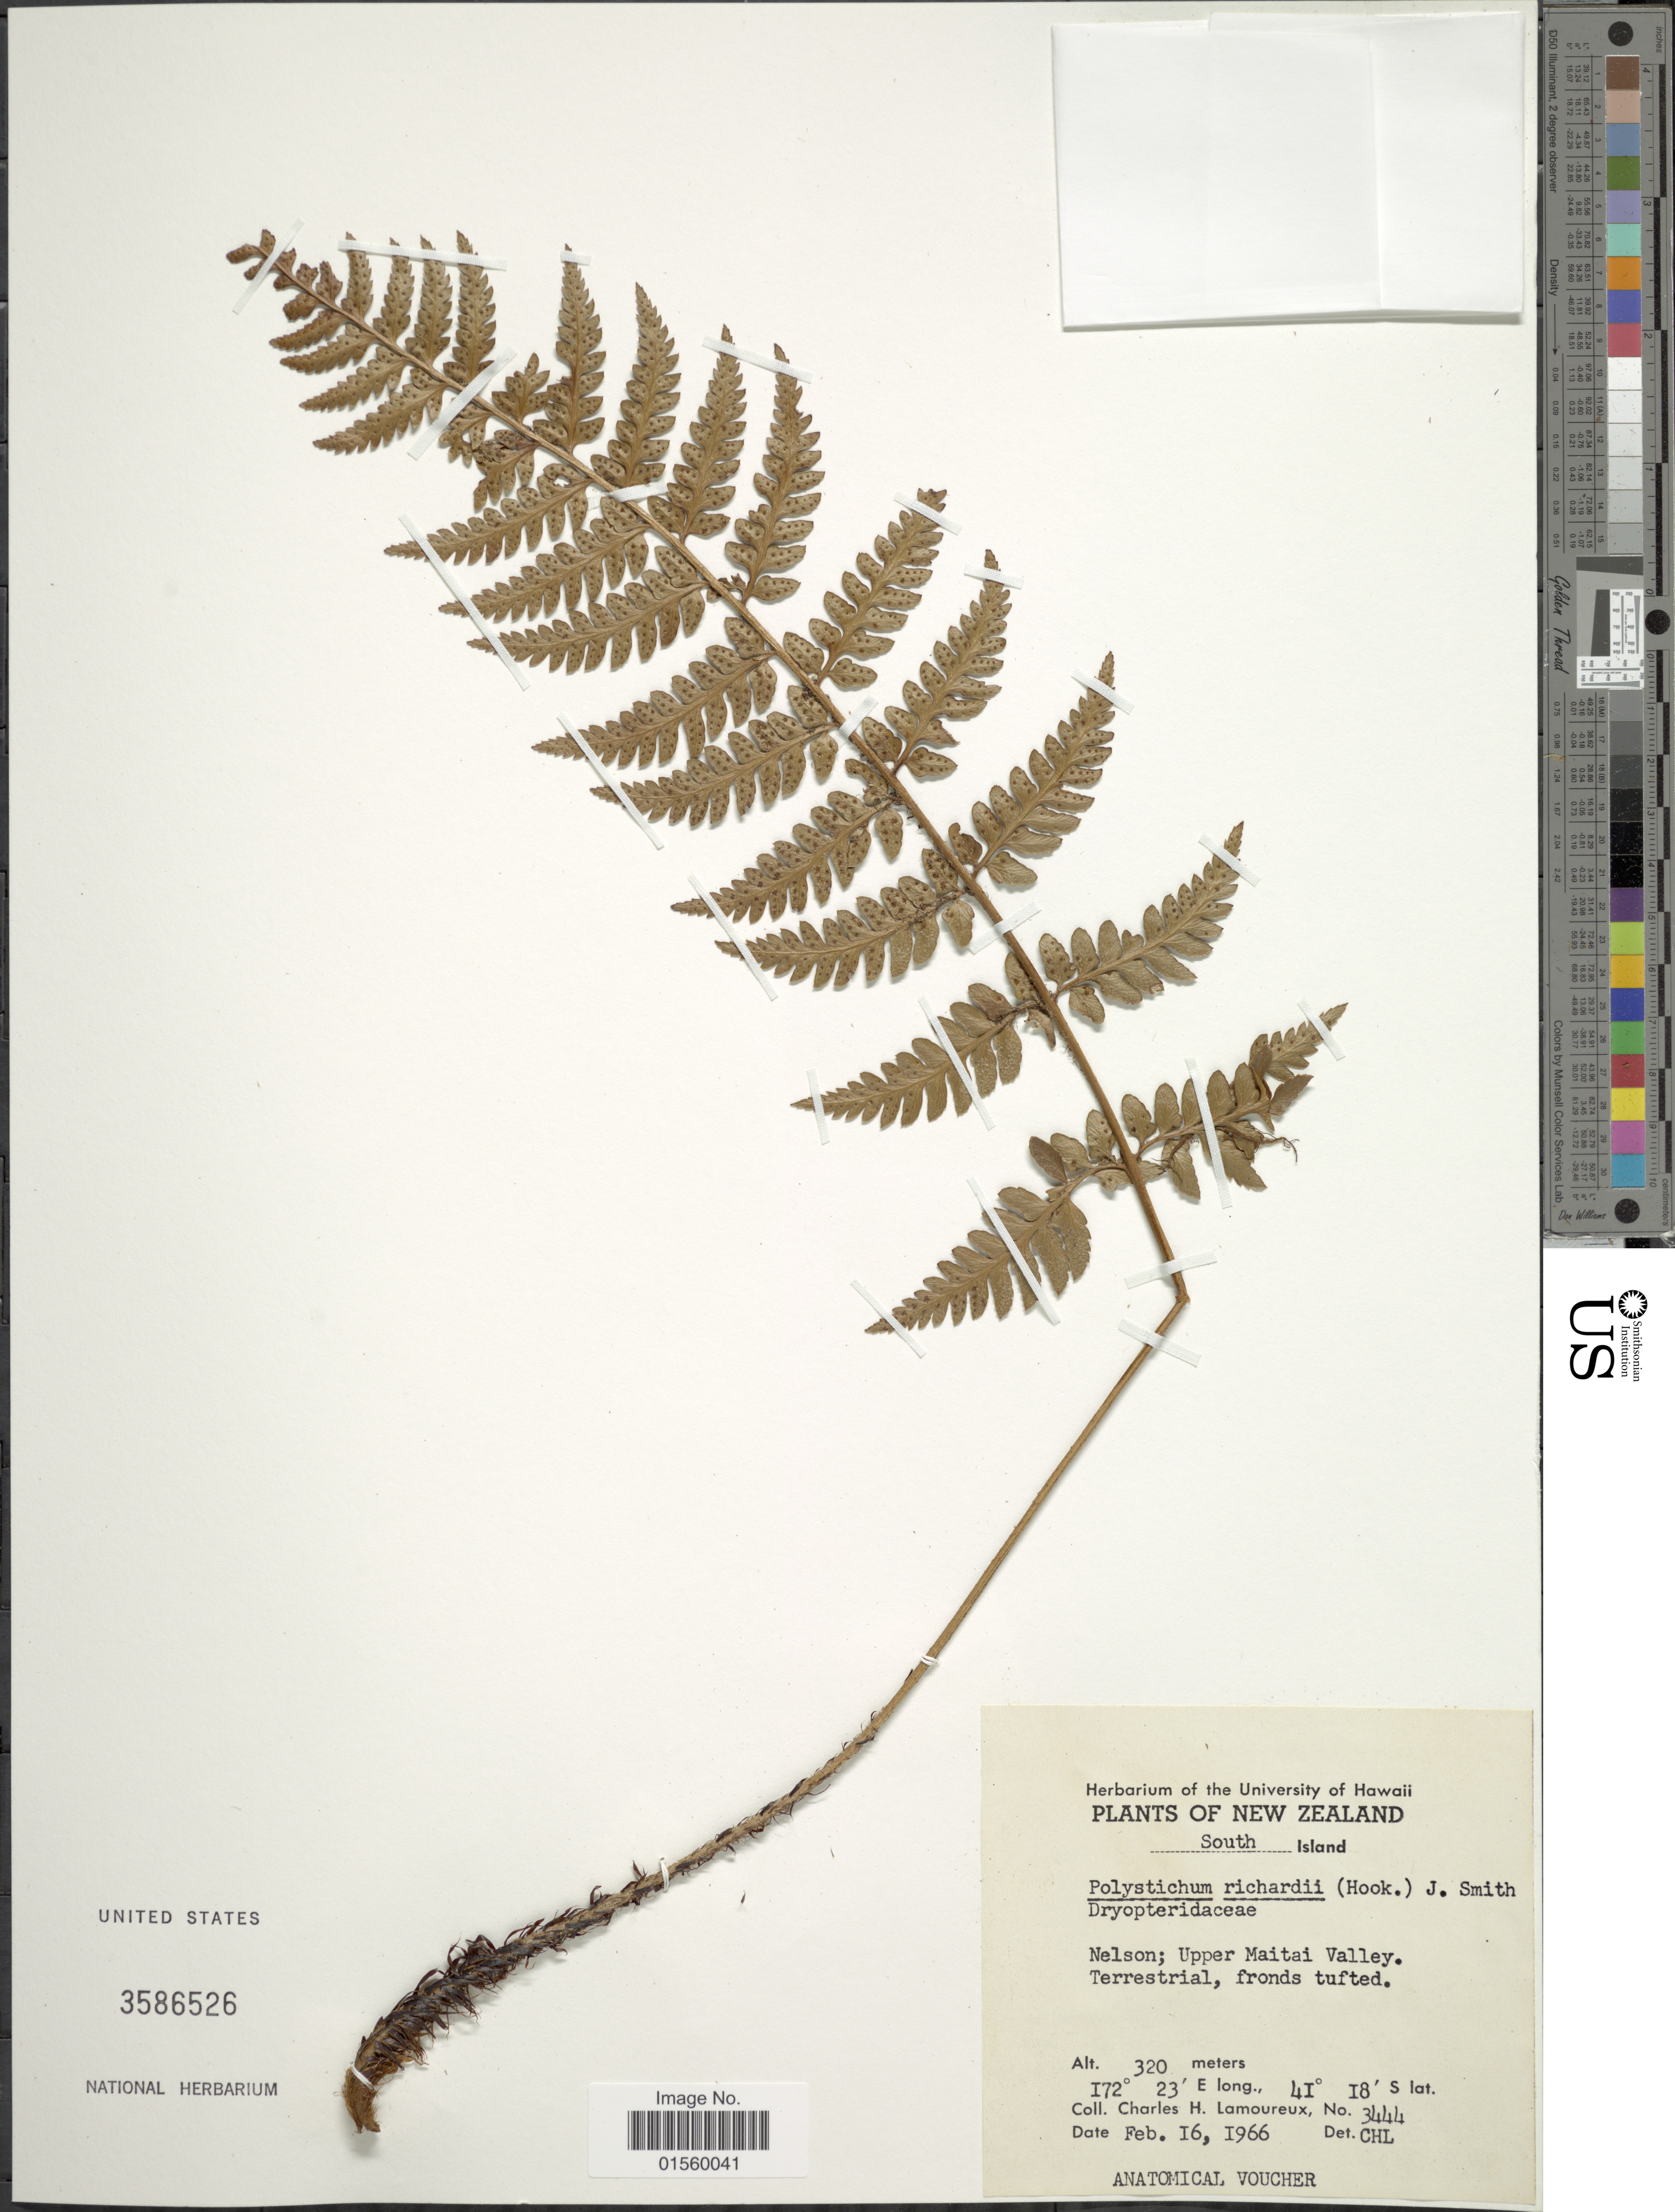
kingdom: Plantae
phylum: Tracheophyta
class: Polypodiopsida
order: Polypodiales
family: Dryopteridaceae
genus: Polystichum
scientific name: Polystichum richardii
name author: J. Sm.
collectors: C. H. Lamoureux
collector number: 3444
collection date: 1966-02-16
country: New Zealand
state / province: Nelson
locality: South Island, Nelson; Upper Maitai Valley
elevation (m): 320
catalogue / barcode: US 3586526